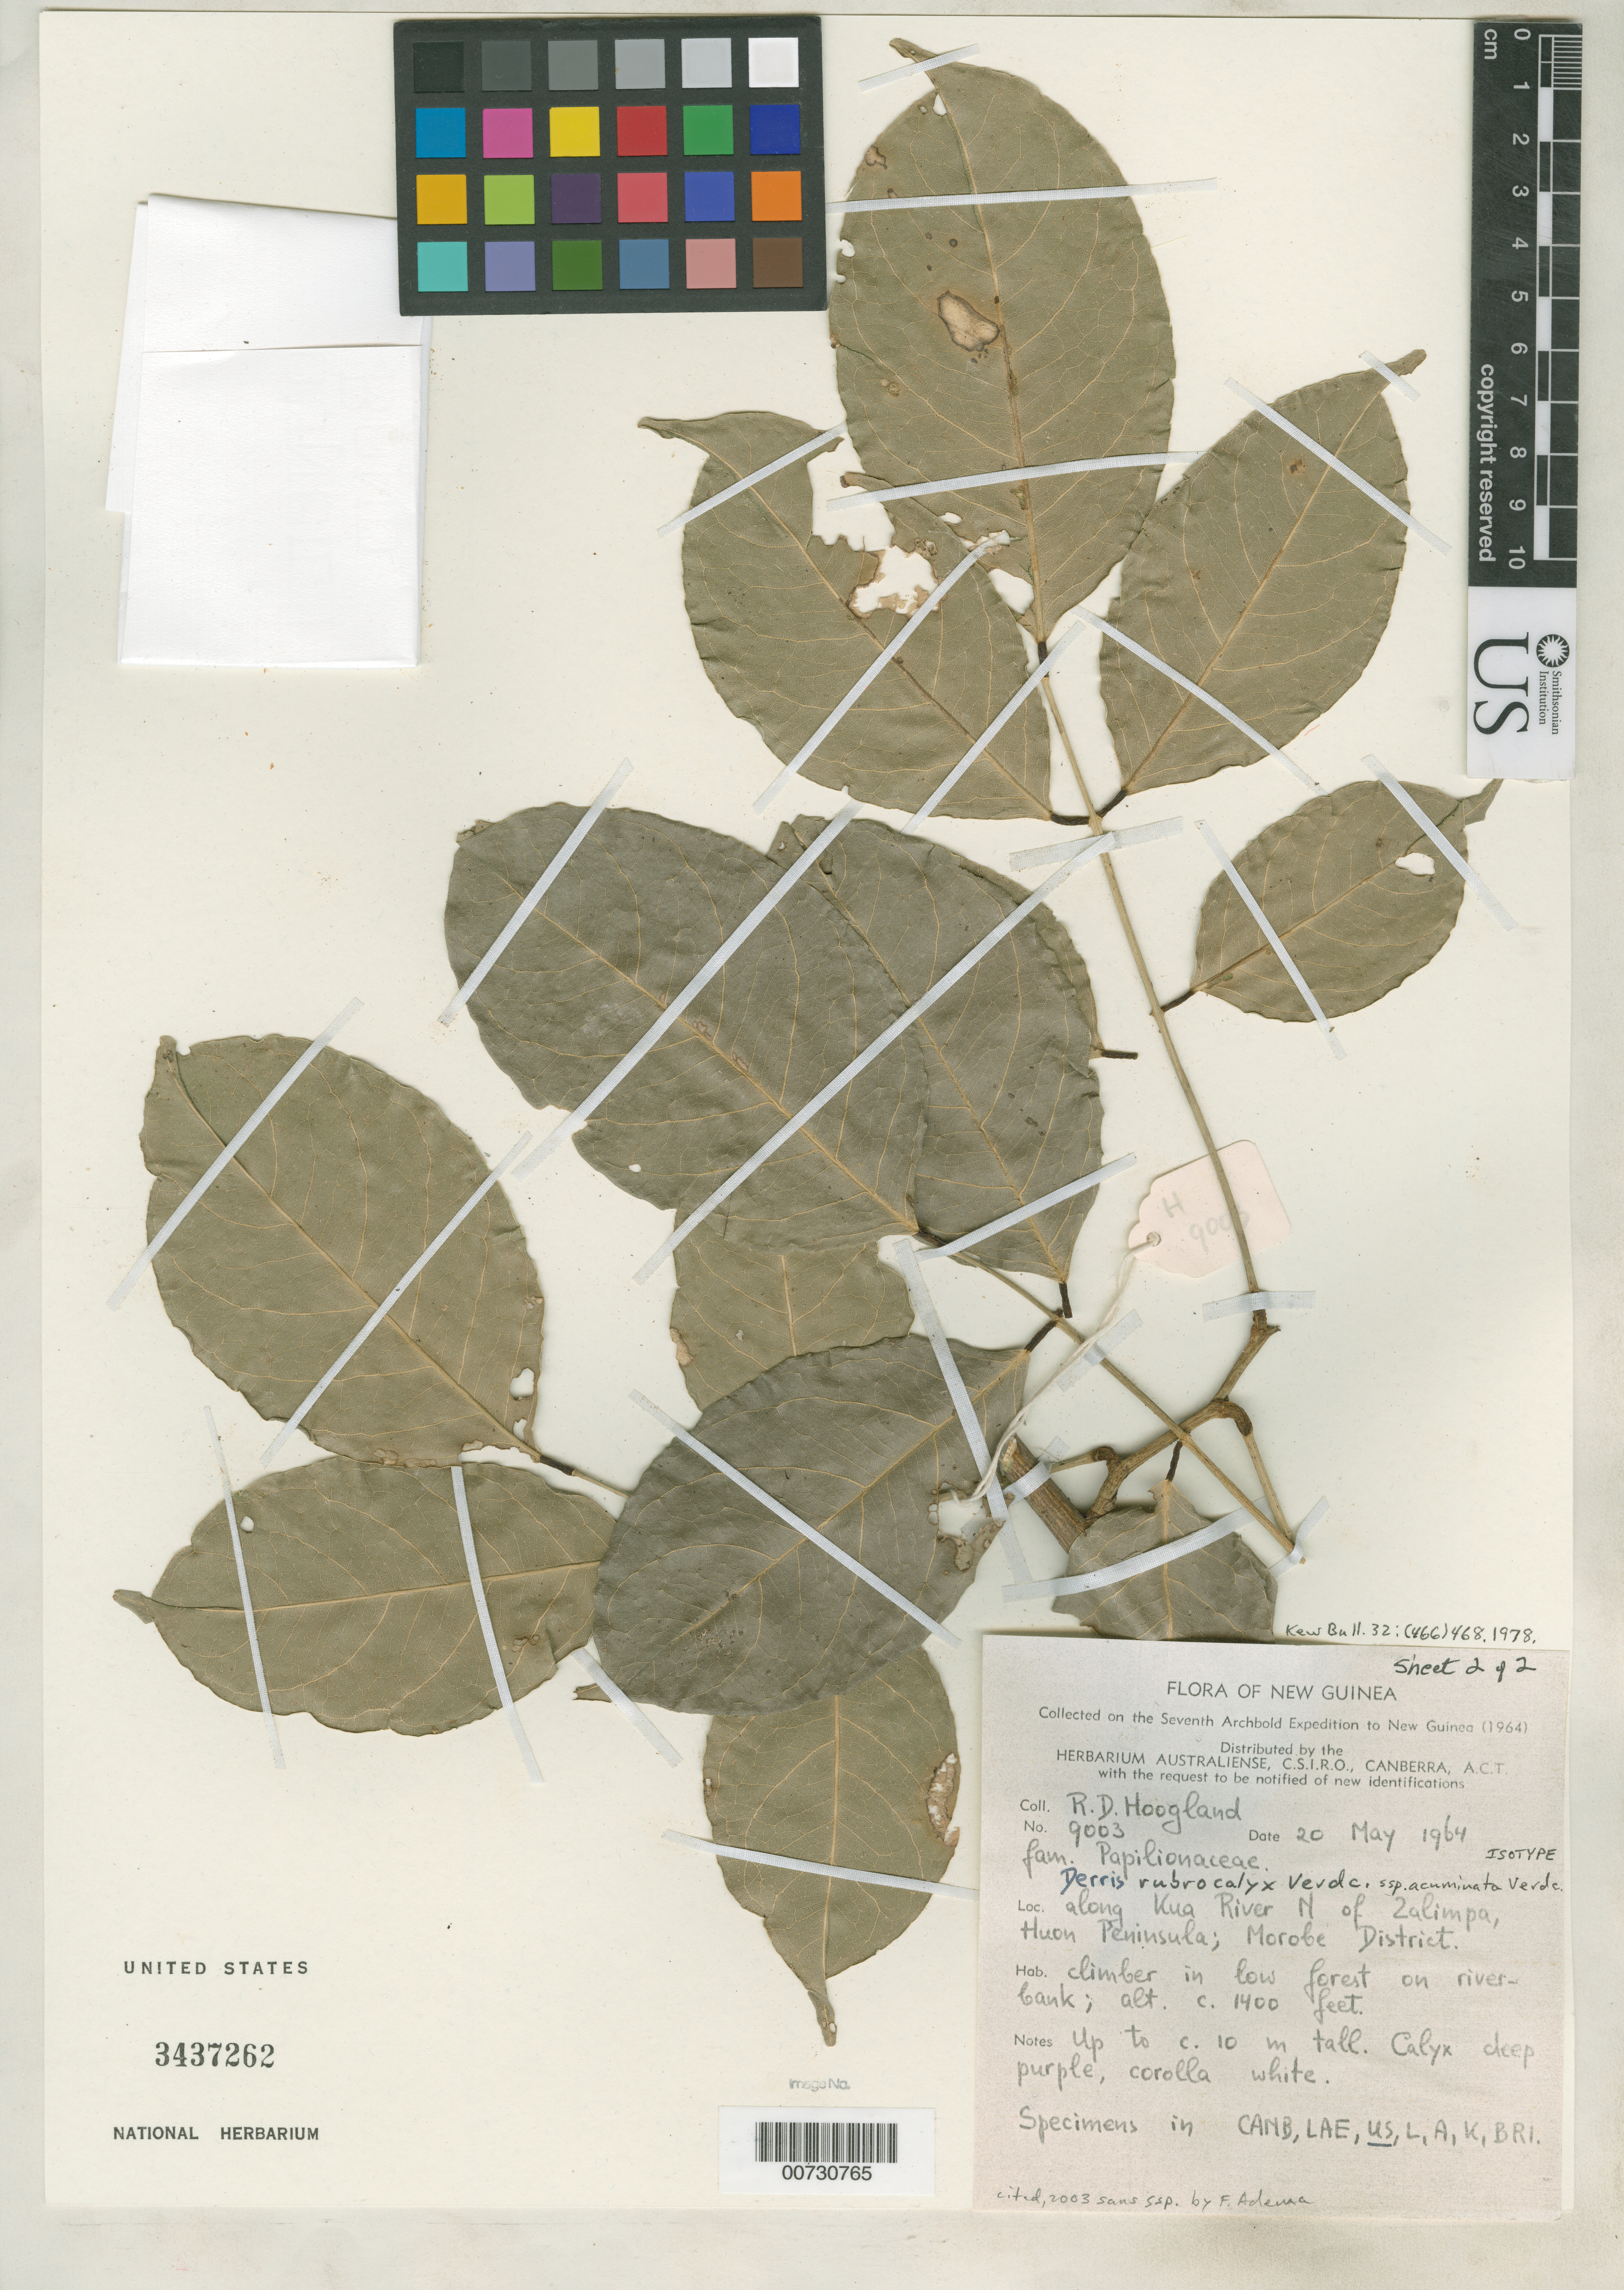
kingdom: Plantae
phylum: Tracheophyta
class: Magnoliopsida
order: Fabales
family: Fabaceae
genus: Derris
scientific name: Derris rubrocalyx subsp. acuminata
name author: Verdc.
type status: Isotype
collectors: R. D. Hoogland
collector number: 9003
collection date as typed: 20 May 1964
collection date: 1964-05-20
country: Papua New Guinea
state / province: Morobe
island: New Guinea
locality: Along Kua River N of Zalimpa, Huon Penninsula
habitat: Climber in low forest on river bank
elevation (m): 427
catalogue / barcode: US 3437262